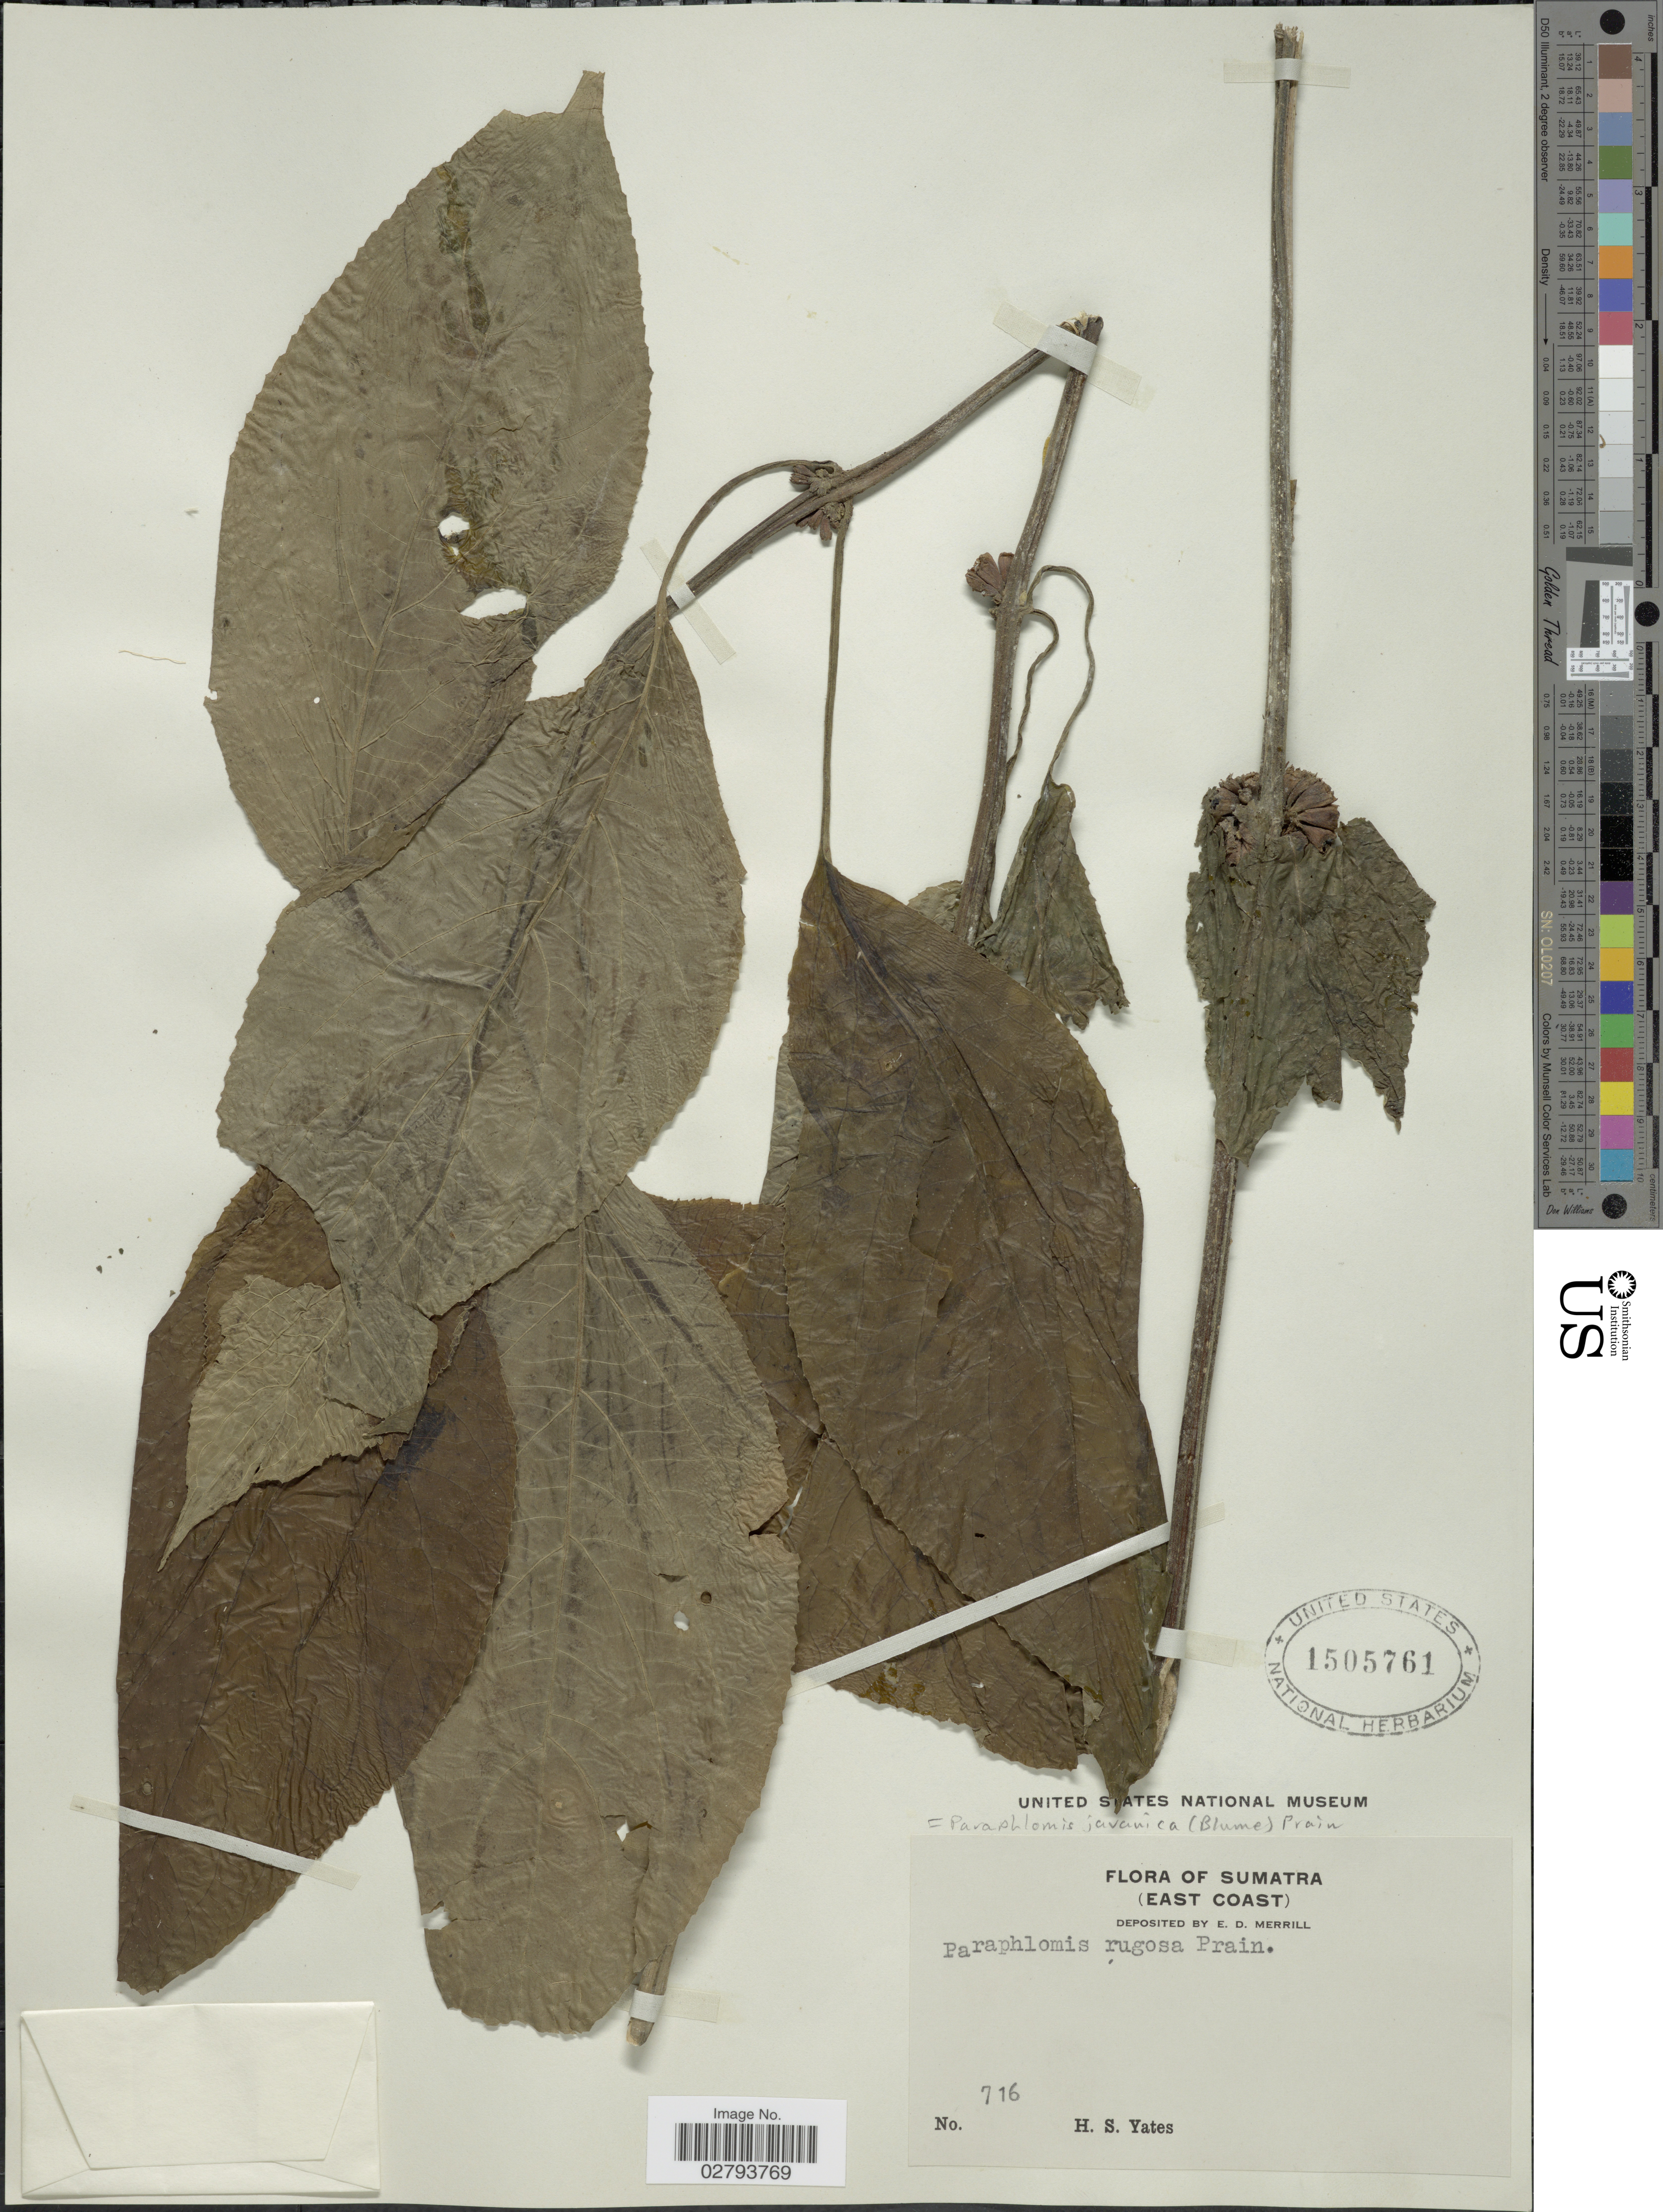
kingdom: Plantae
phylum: Tracheophyta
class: Magnoliopsida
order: Lamiales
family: Lamiaceae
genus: Paraphlomis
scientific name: Paraphlomis javanica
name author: (Blume) Prain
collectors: H. S. Yates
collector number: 716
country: Indonesia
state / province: Sumatra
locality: East Coast.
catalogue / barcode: US 1505761